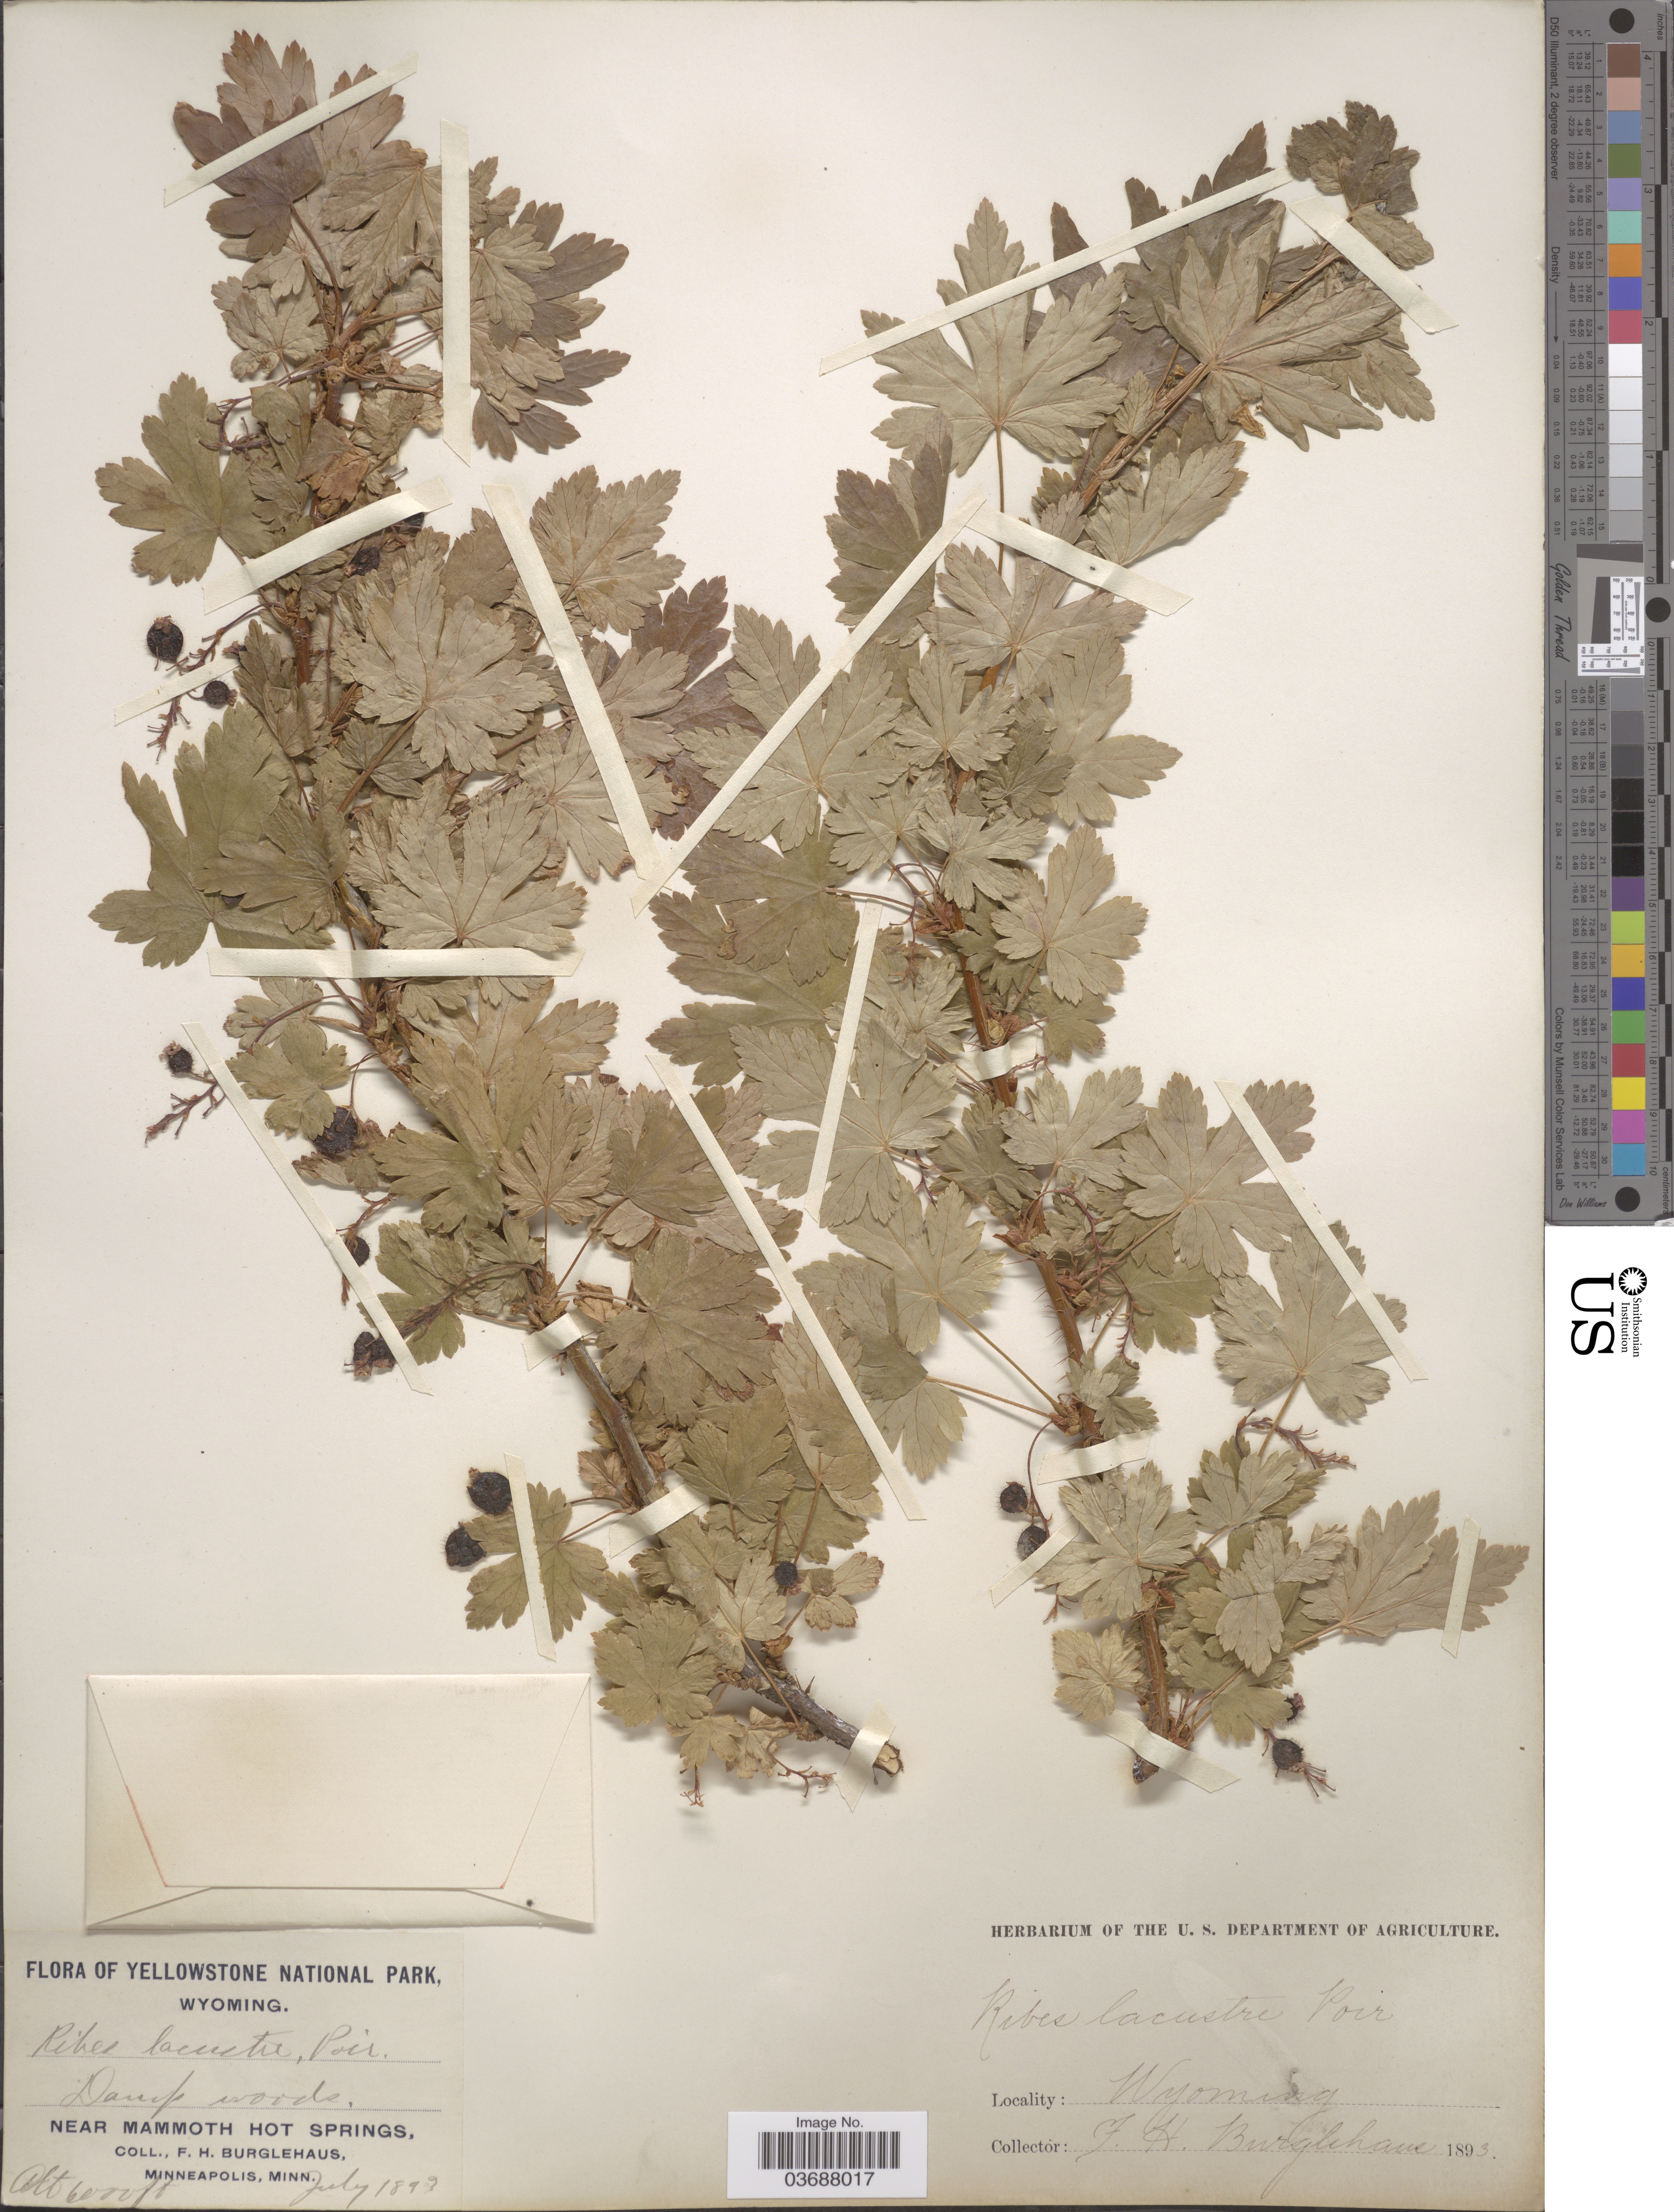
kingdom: Plantae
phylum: Tracheophyta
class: Magnoliopsida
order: Saxifragales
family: Grossulariaceae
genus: Ribes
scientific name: Ribes lacustre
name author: (Pers.) Poir.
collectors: F. Burglehaus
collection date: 1893-07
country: United States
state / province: Wyoming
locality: Yellowstone National Park. Near Mammoth Hot Springs.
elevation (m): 1829